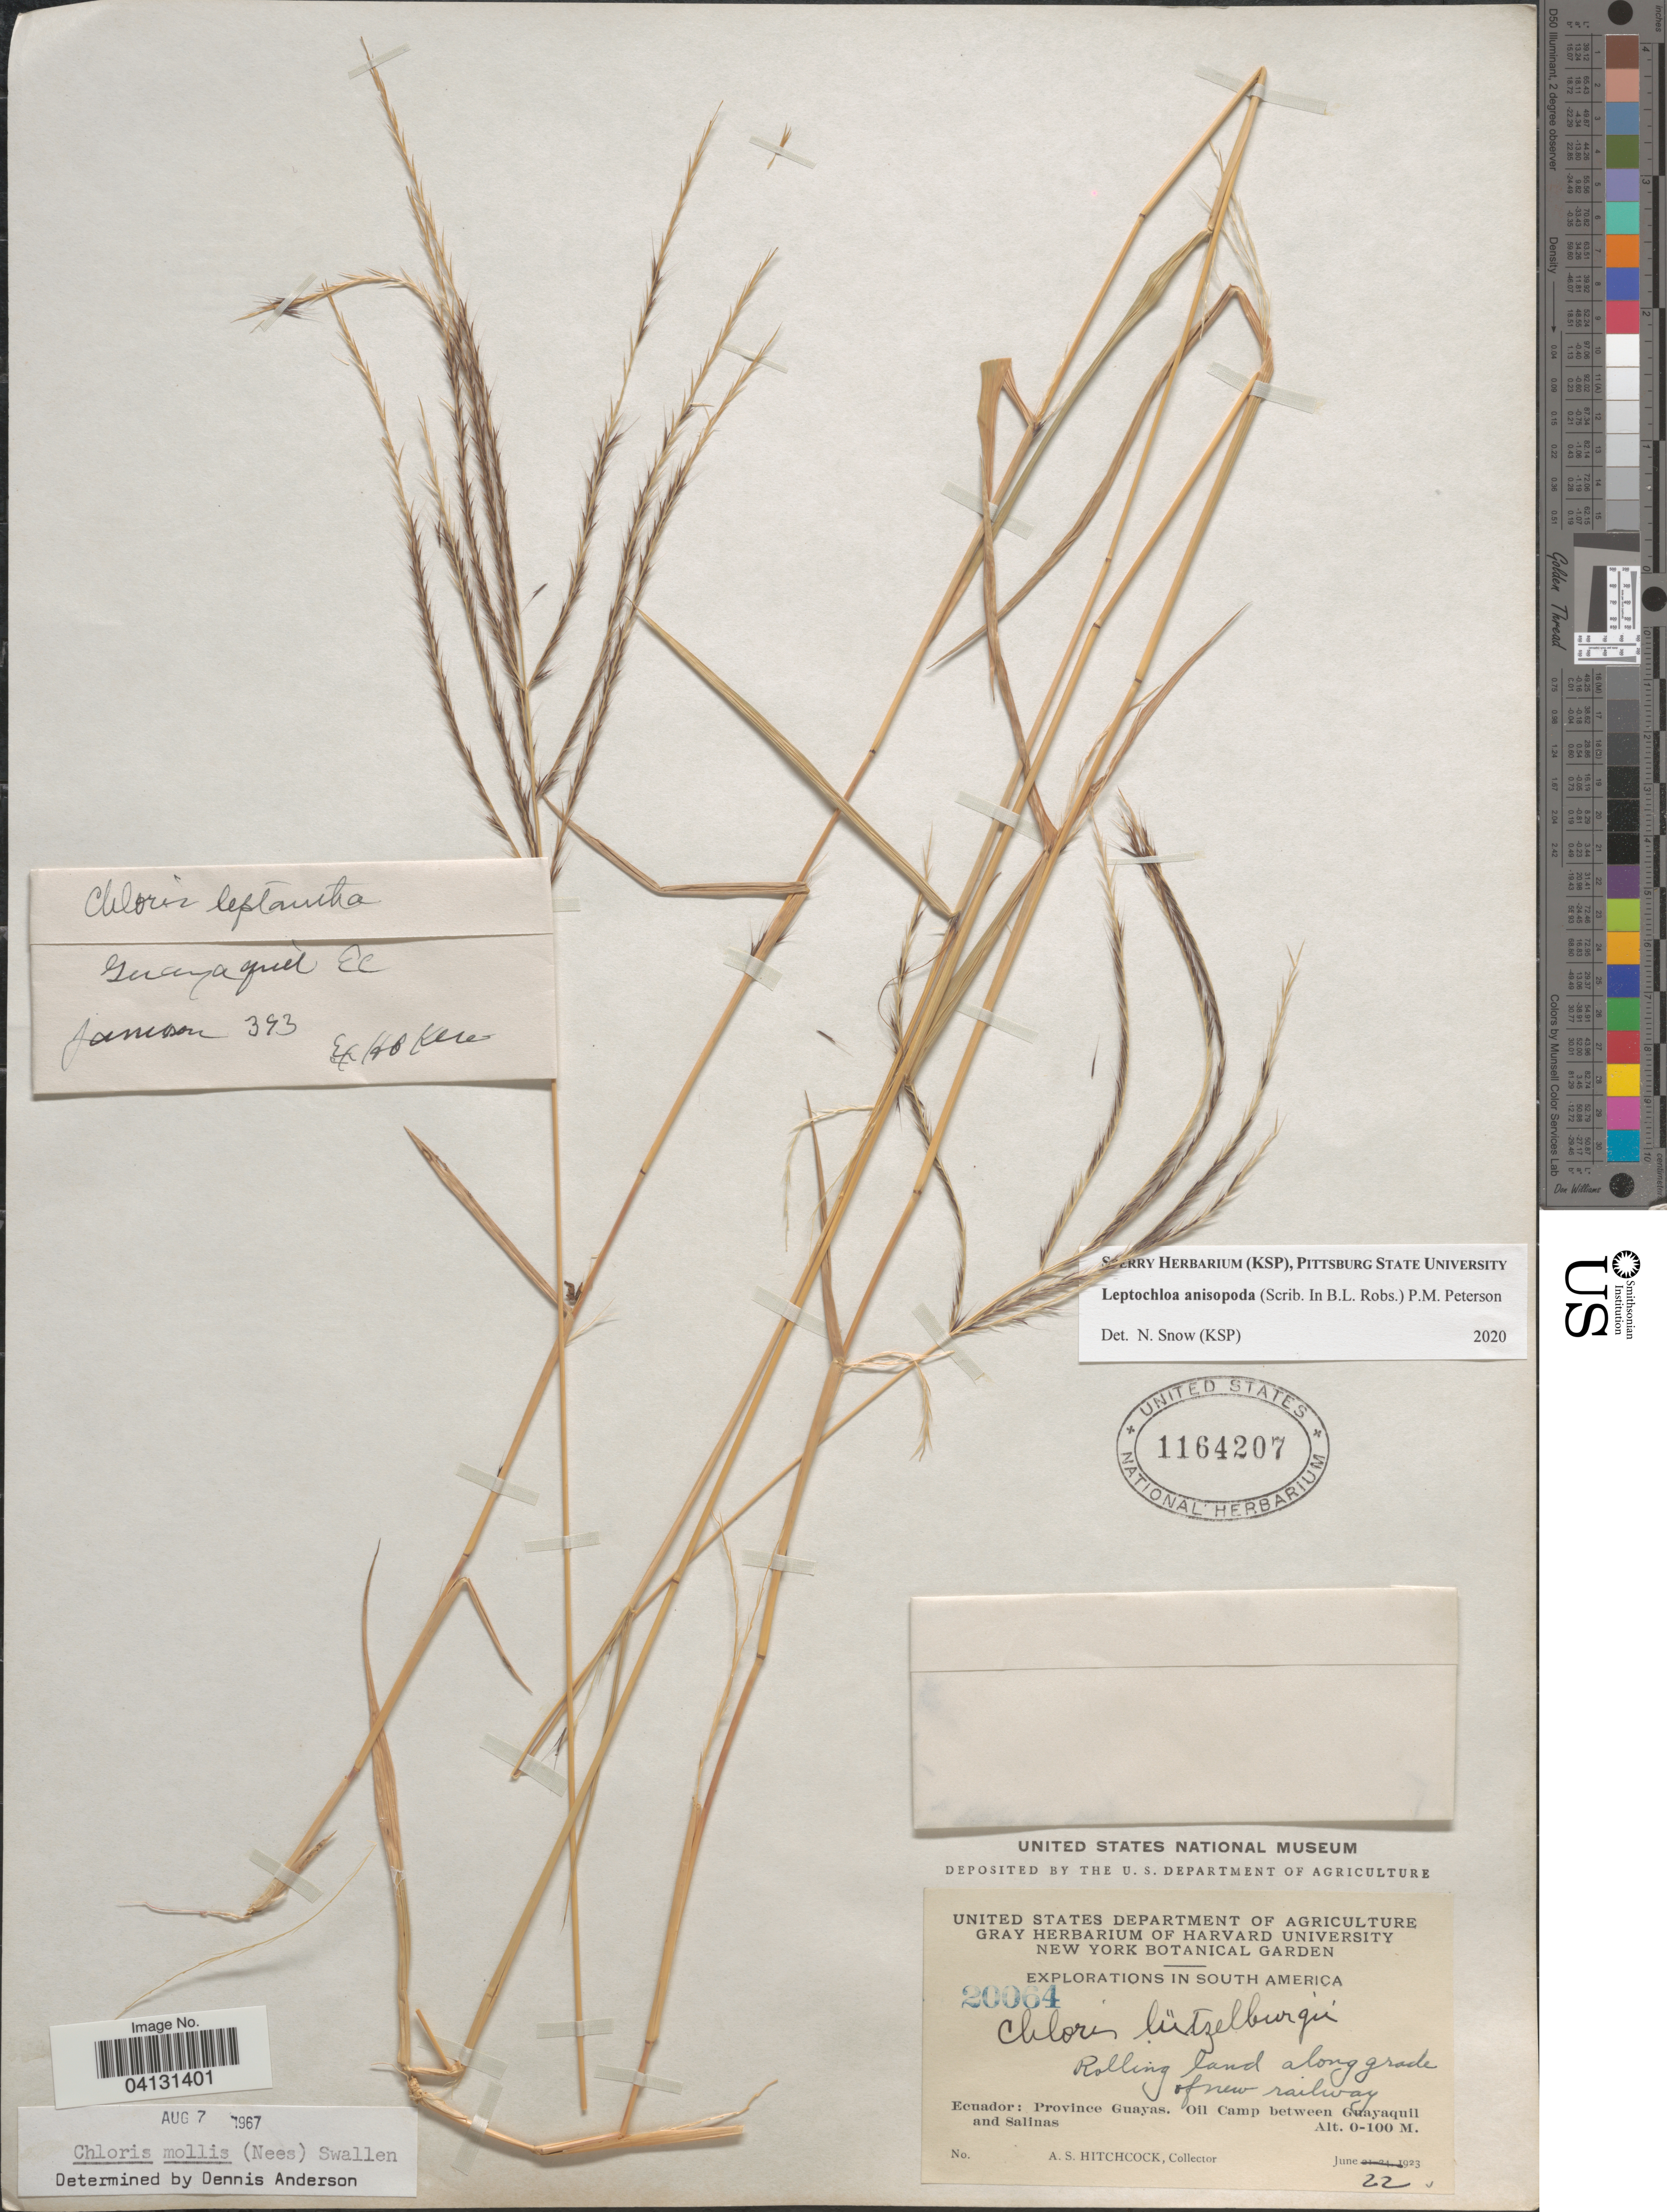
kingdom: Plantae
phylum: Tracheophyta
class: Liliopsida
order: Poales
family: Poaceae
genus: Leptochloa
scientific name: Leptochloa anisopoda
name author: (B.L. Rob. ex Scribn.) P.M. Peterson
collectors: A. S. Hitchcock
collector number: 20064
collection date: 1923-06-22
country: Ecuador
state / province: Guayas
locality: Explorations in South America. Oil Camp between Guayaquil and Salinas.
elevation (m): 0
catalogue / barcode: US 1164207-2